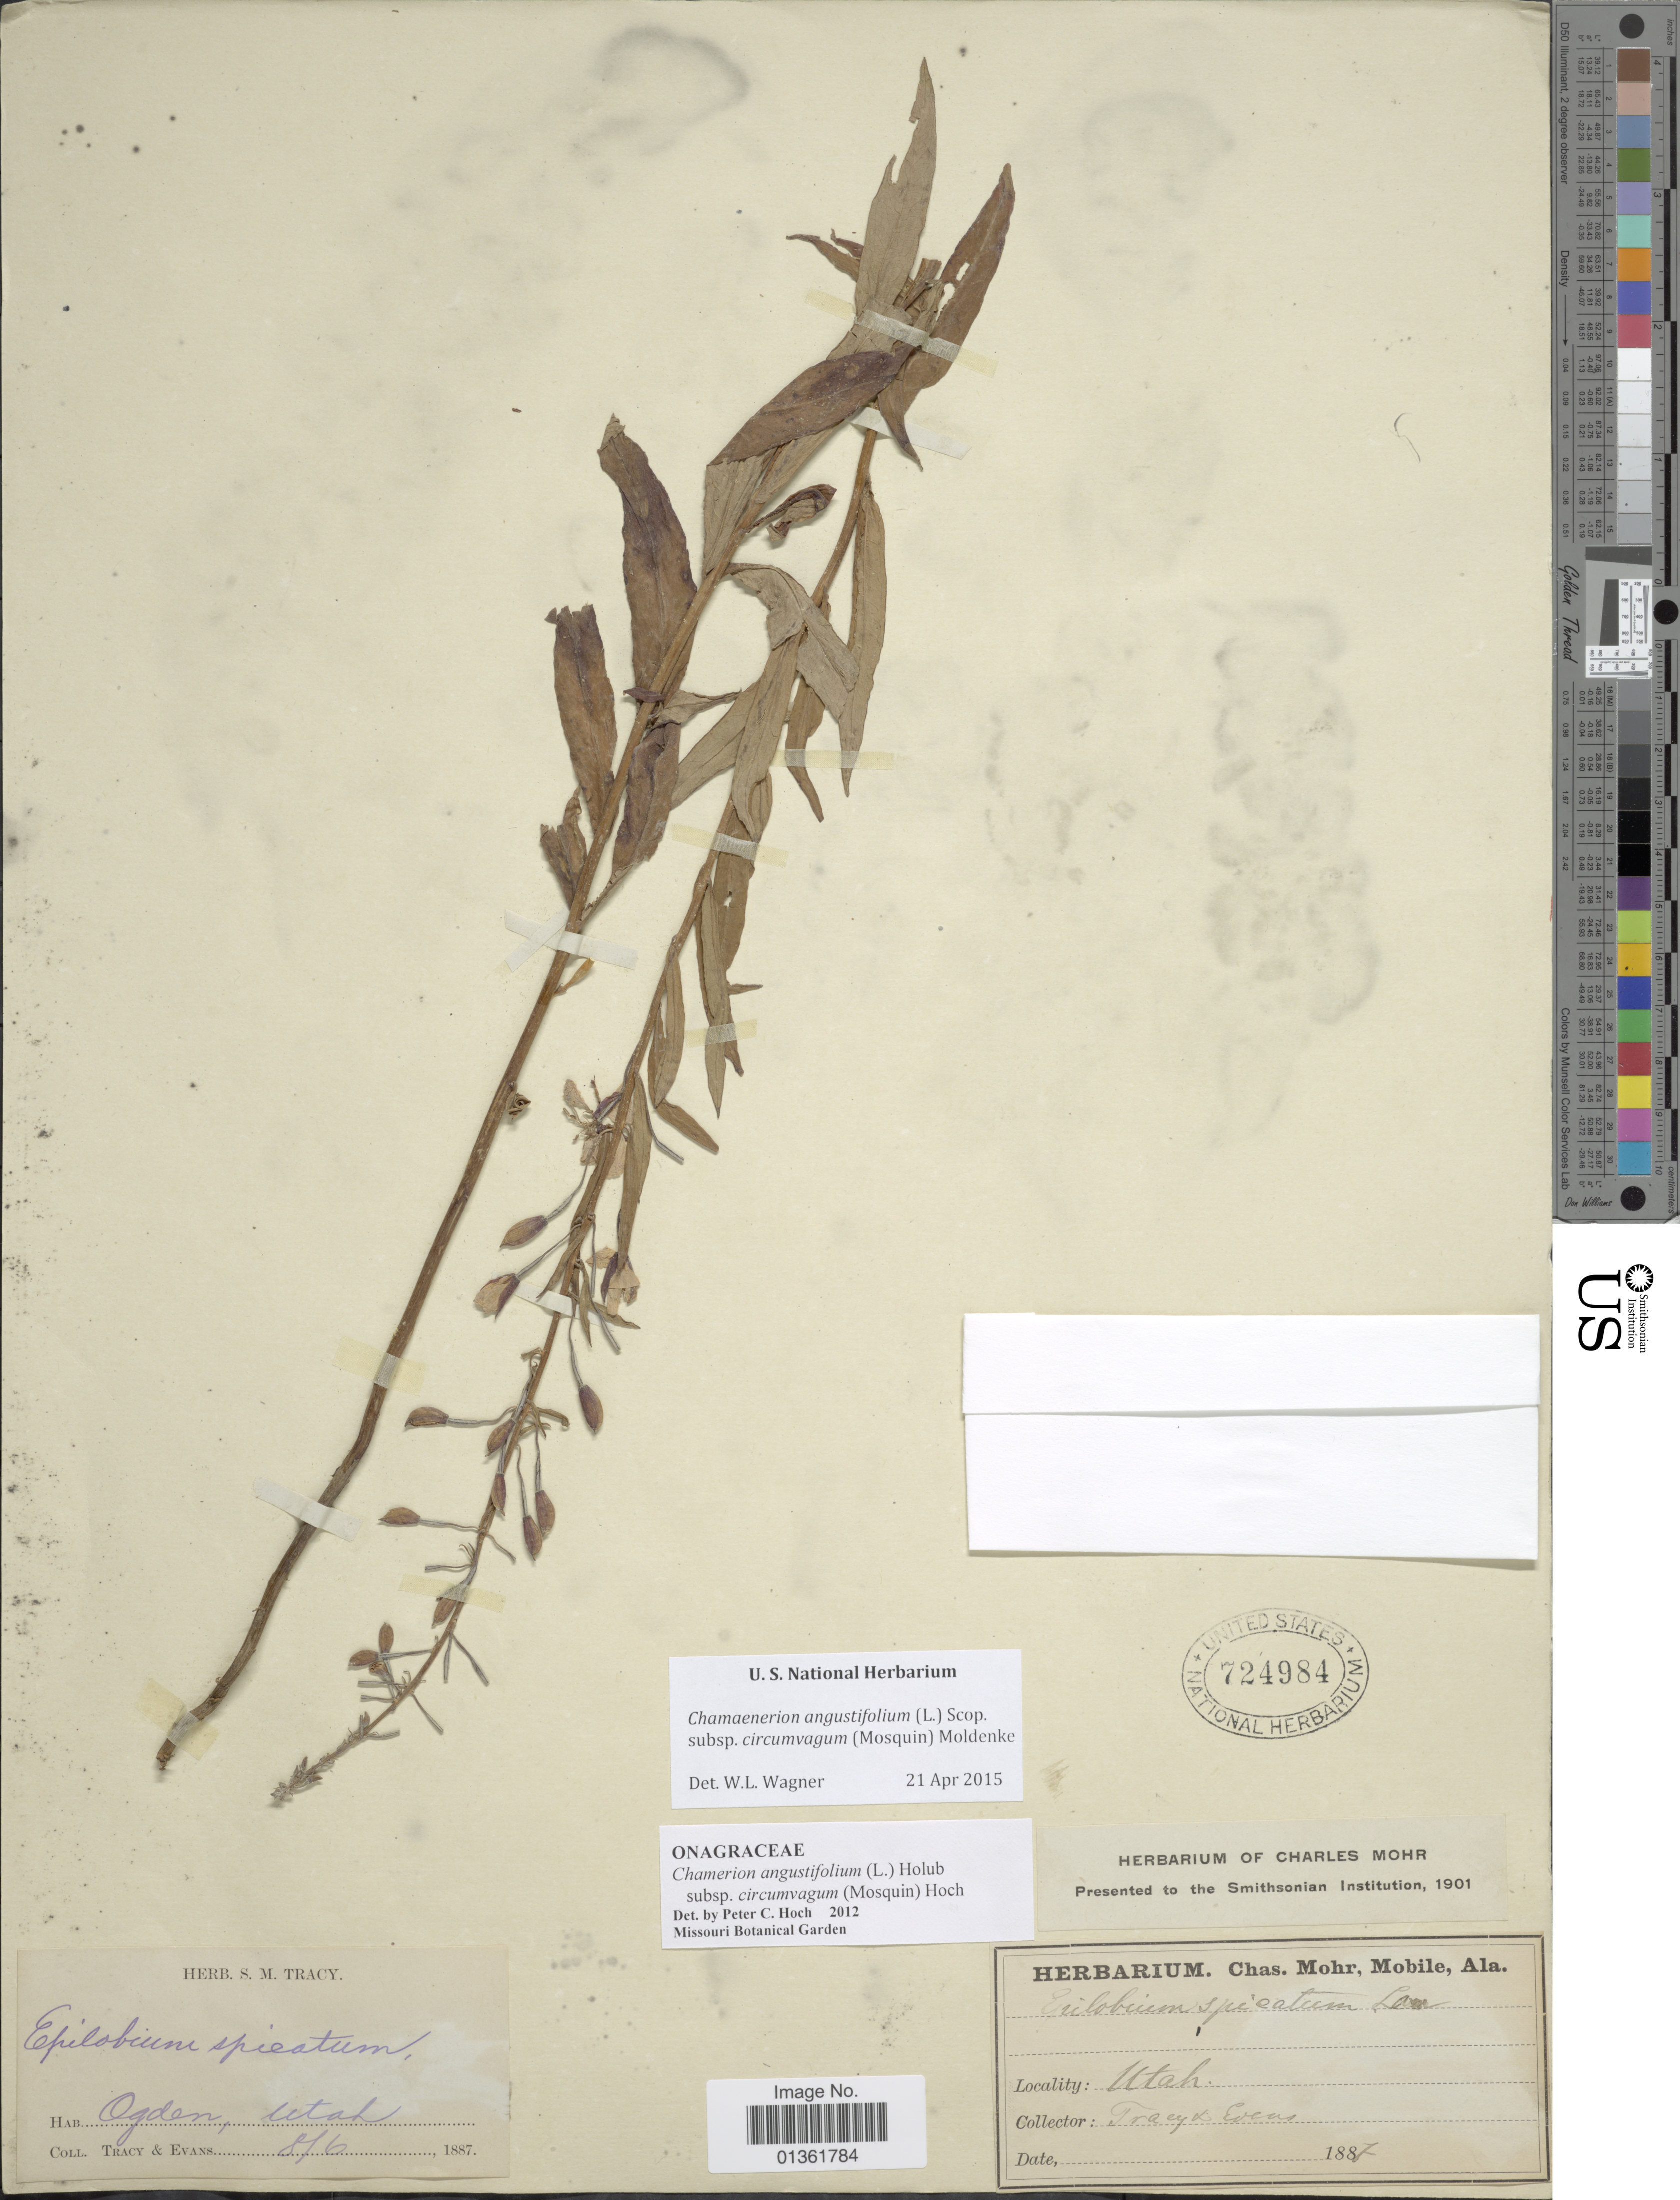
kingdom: Plantae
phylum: Tracheophyta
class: Magnoliopsida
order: Myrtales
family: Onagraceae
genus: Chamaenerion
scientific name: Chamaenerion angustifolium subsp. circumvagum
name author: (Mosquin) Moldenke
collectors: -. Tracy & Evans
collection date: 1887-06-08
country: United States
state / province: Utah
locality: Ogden.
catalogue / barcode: US 724984